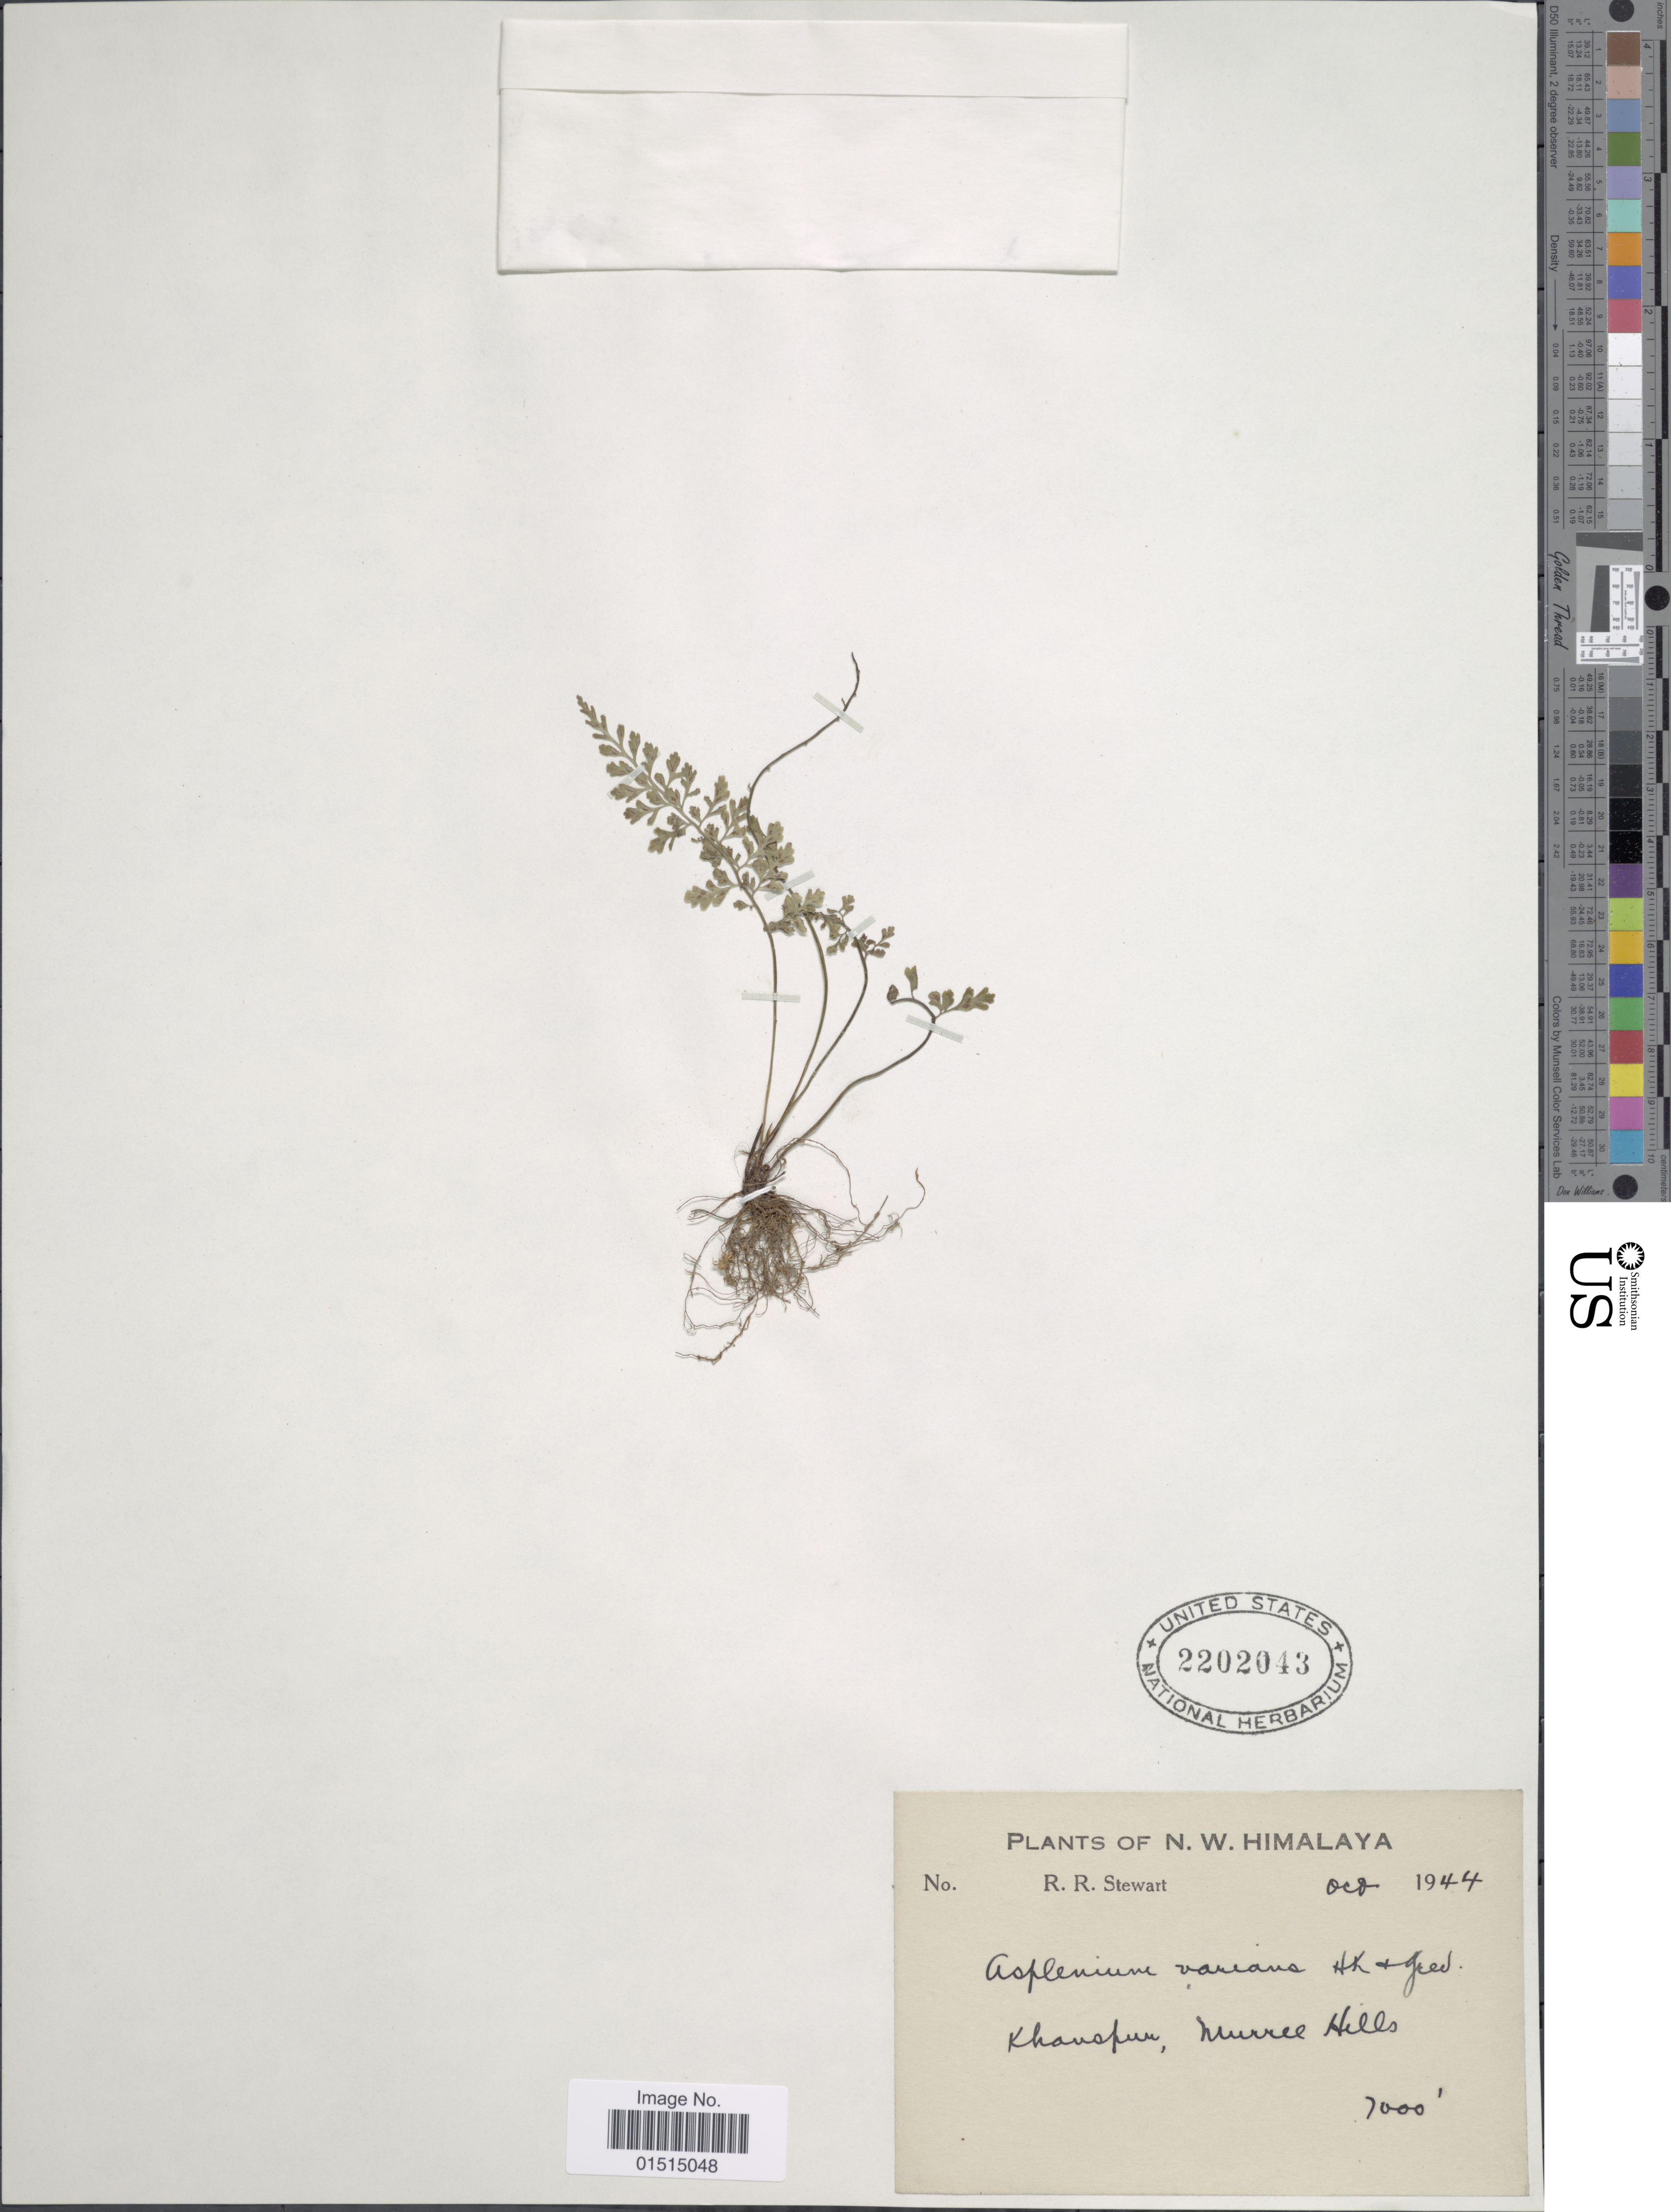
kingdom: Plantae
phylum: Tracheophyta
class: Polypodiopsida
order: Polypodiales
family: Aspleniaceae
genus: Asplenium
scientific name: Asplenium laciniatum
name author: D. Don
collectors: R. R. Stewart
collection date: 1944-10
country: Pakistan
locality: N.W. Himalaya, Khanspur, Murree Hills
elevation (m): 2134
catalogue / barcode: US 2202043